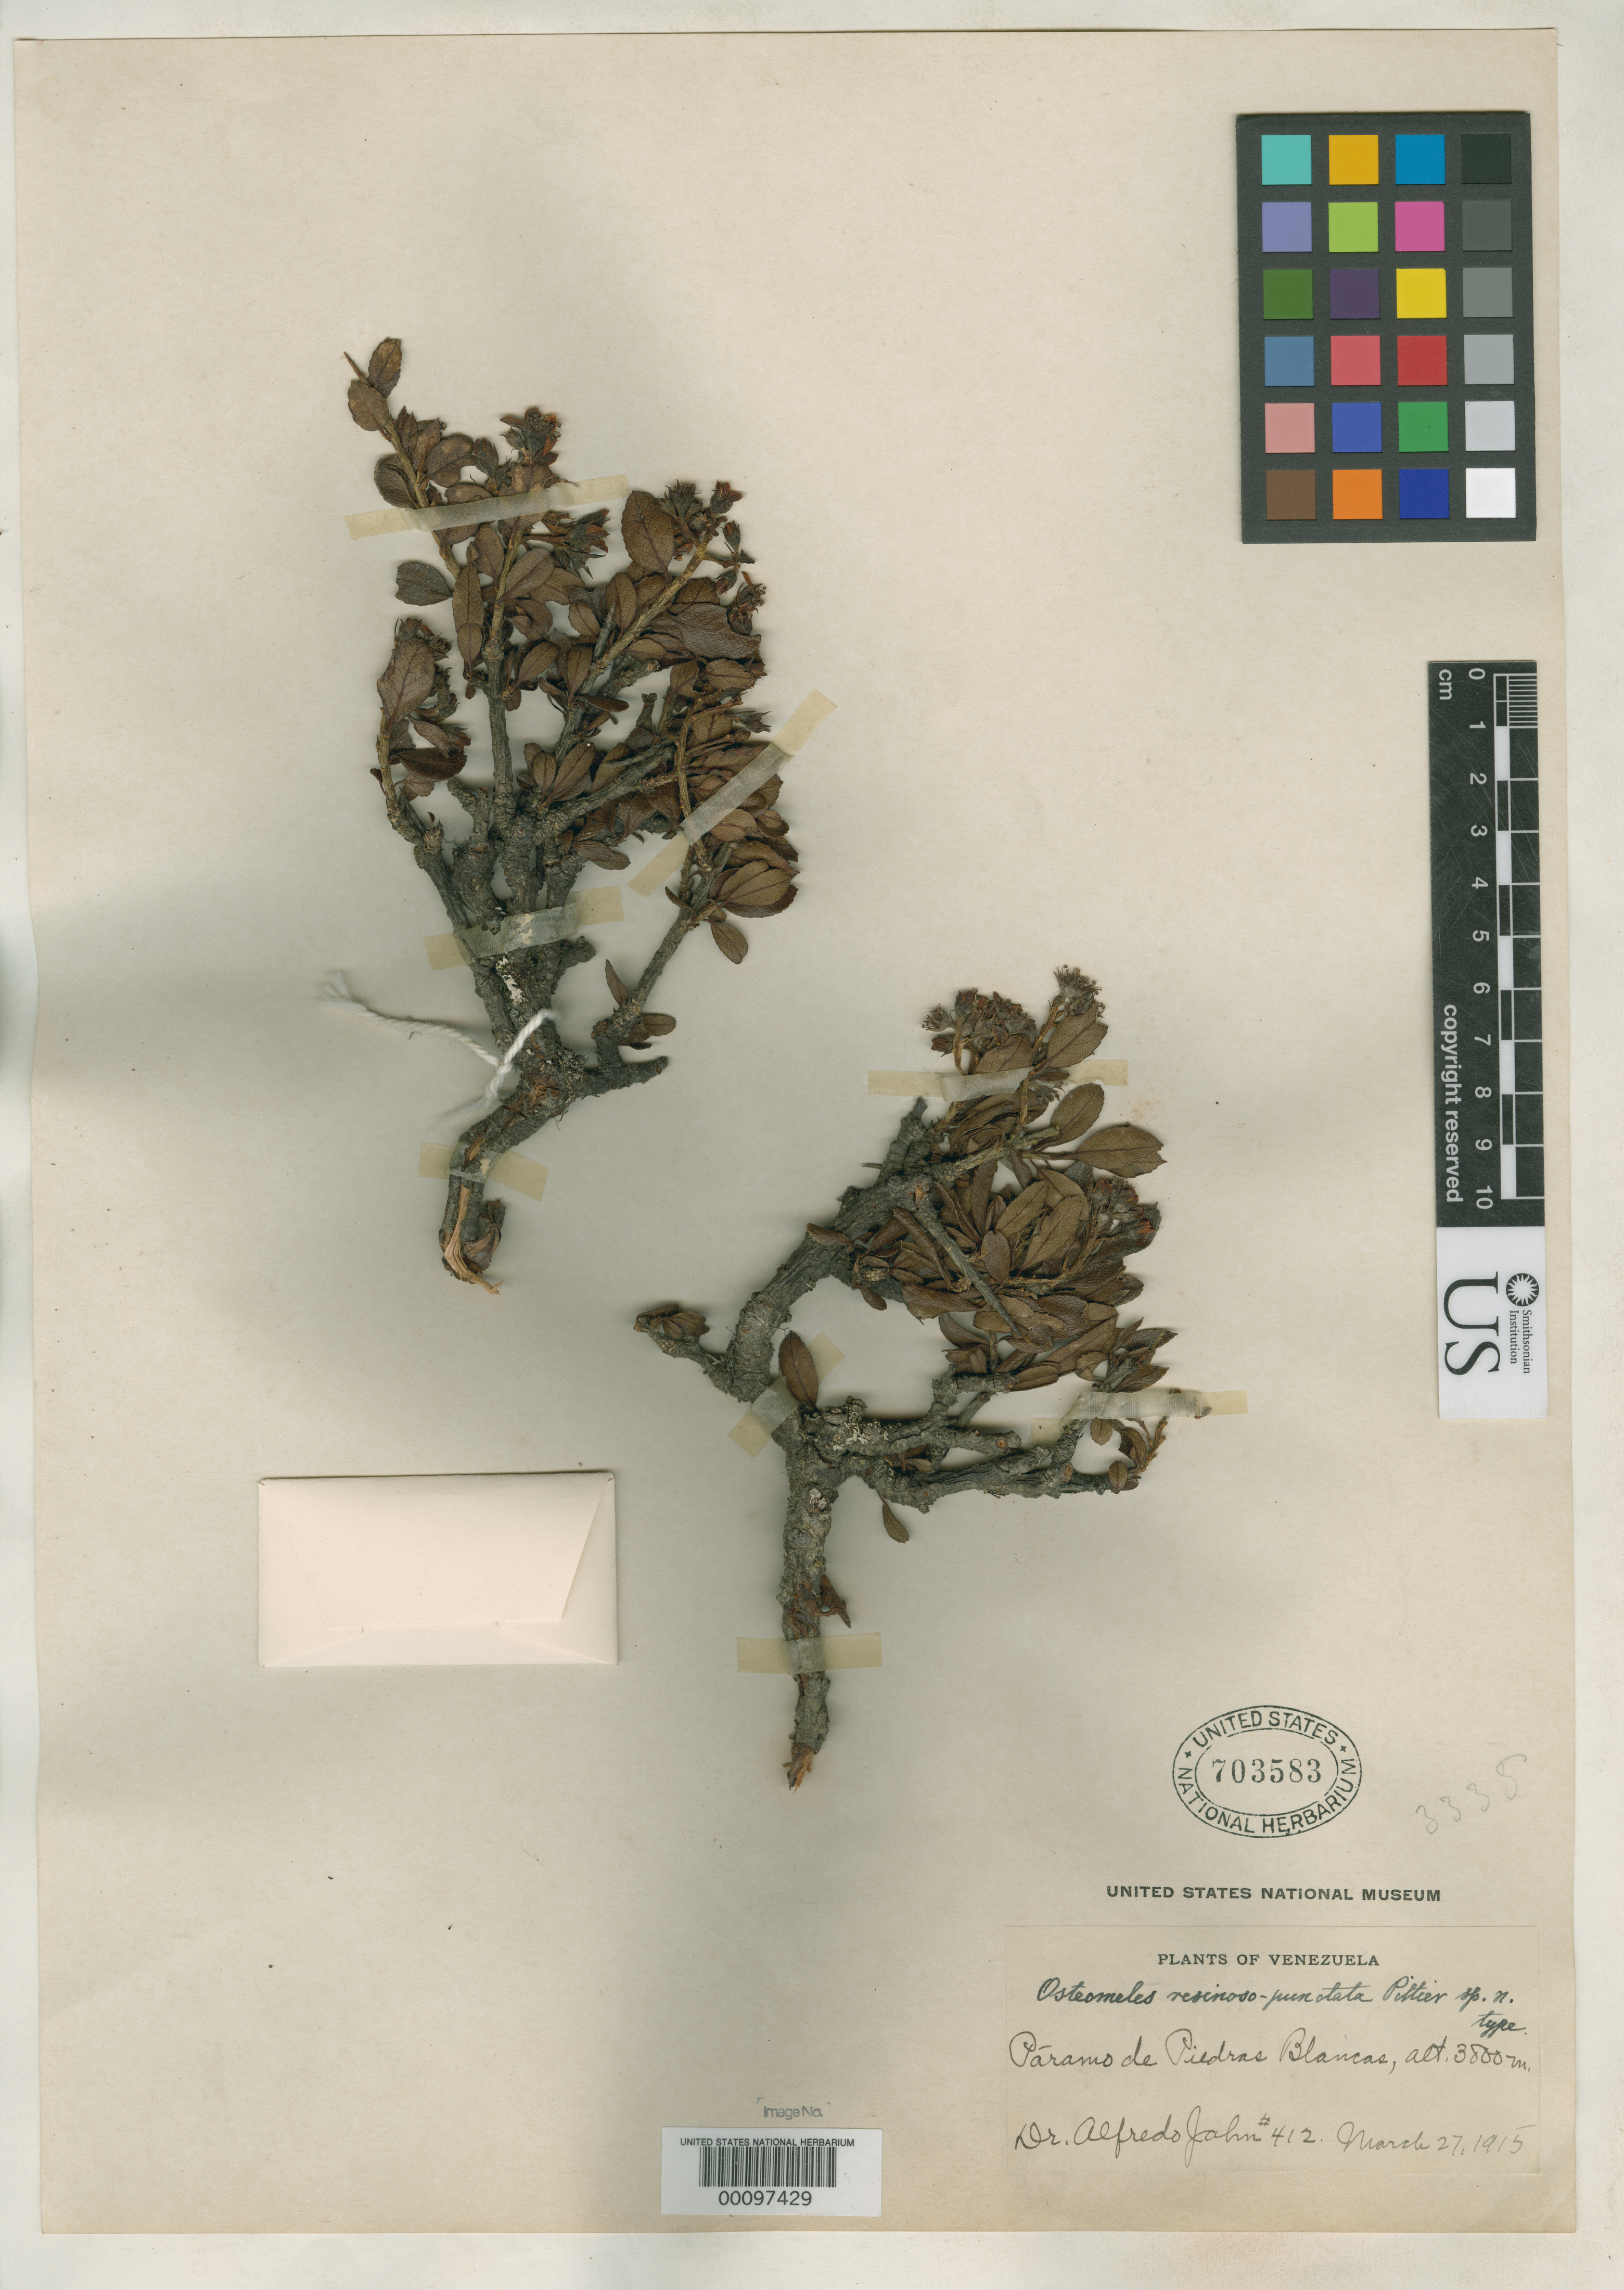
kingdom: Plantae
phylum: Tracheophyta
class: Magnoliopsida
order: Rosales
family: Rosaceae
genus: Osteomeles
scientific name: Osteomeles resinoso-punctata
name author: Pittier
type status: Holotype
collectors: A. Jahn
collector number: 412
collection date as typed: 27 Mar 1915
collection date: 1915-03-27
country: Venezuela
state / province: Mérida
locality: Paramo de Piedras Blancas.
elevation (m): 3800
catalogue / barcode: US 703583